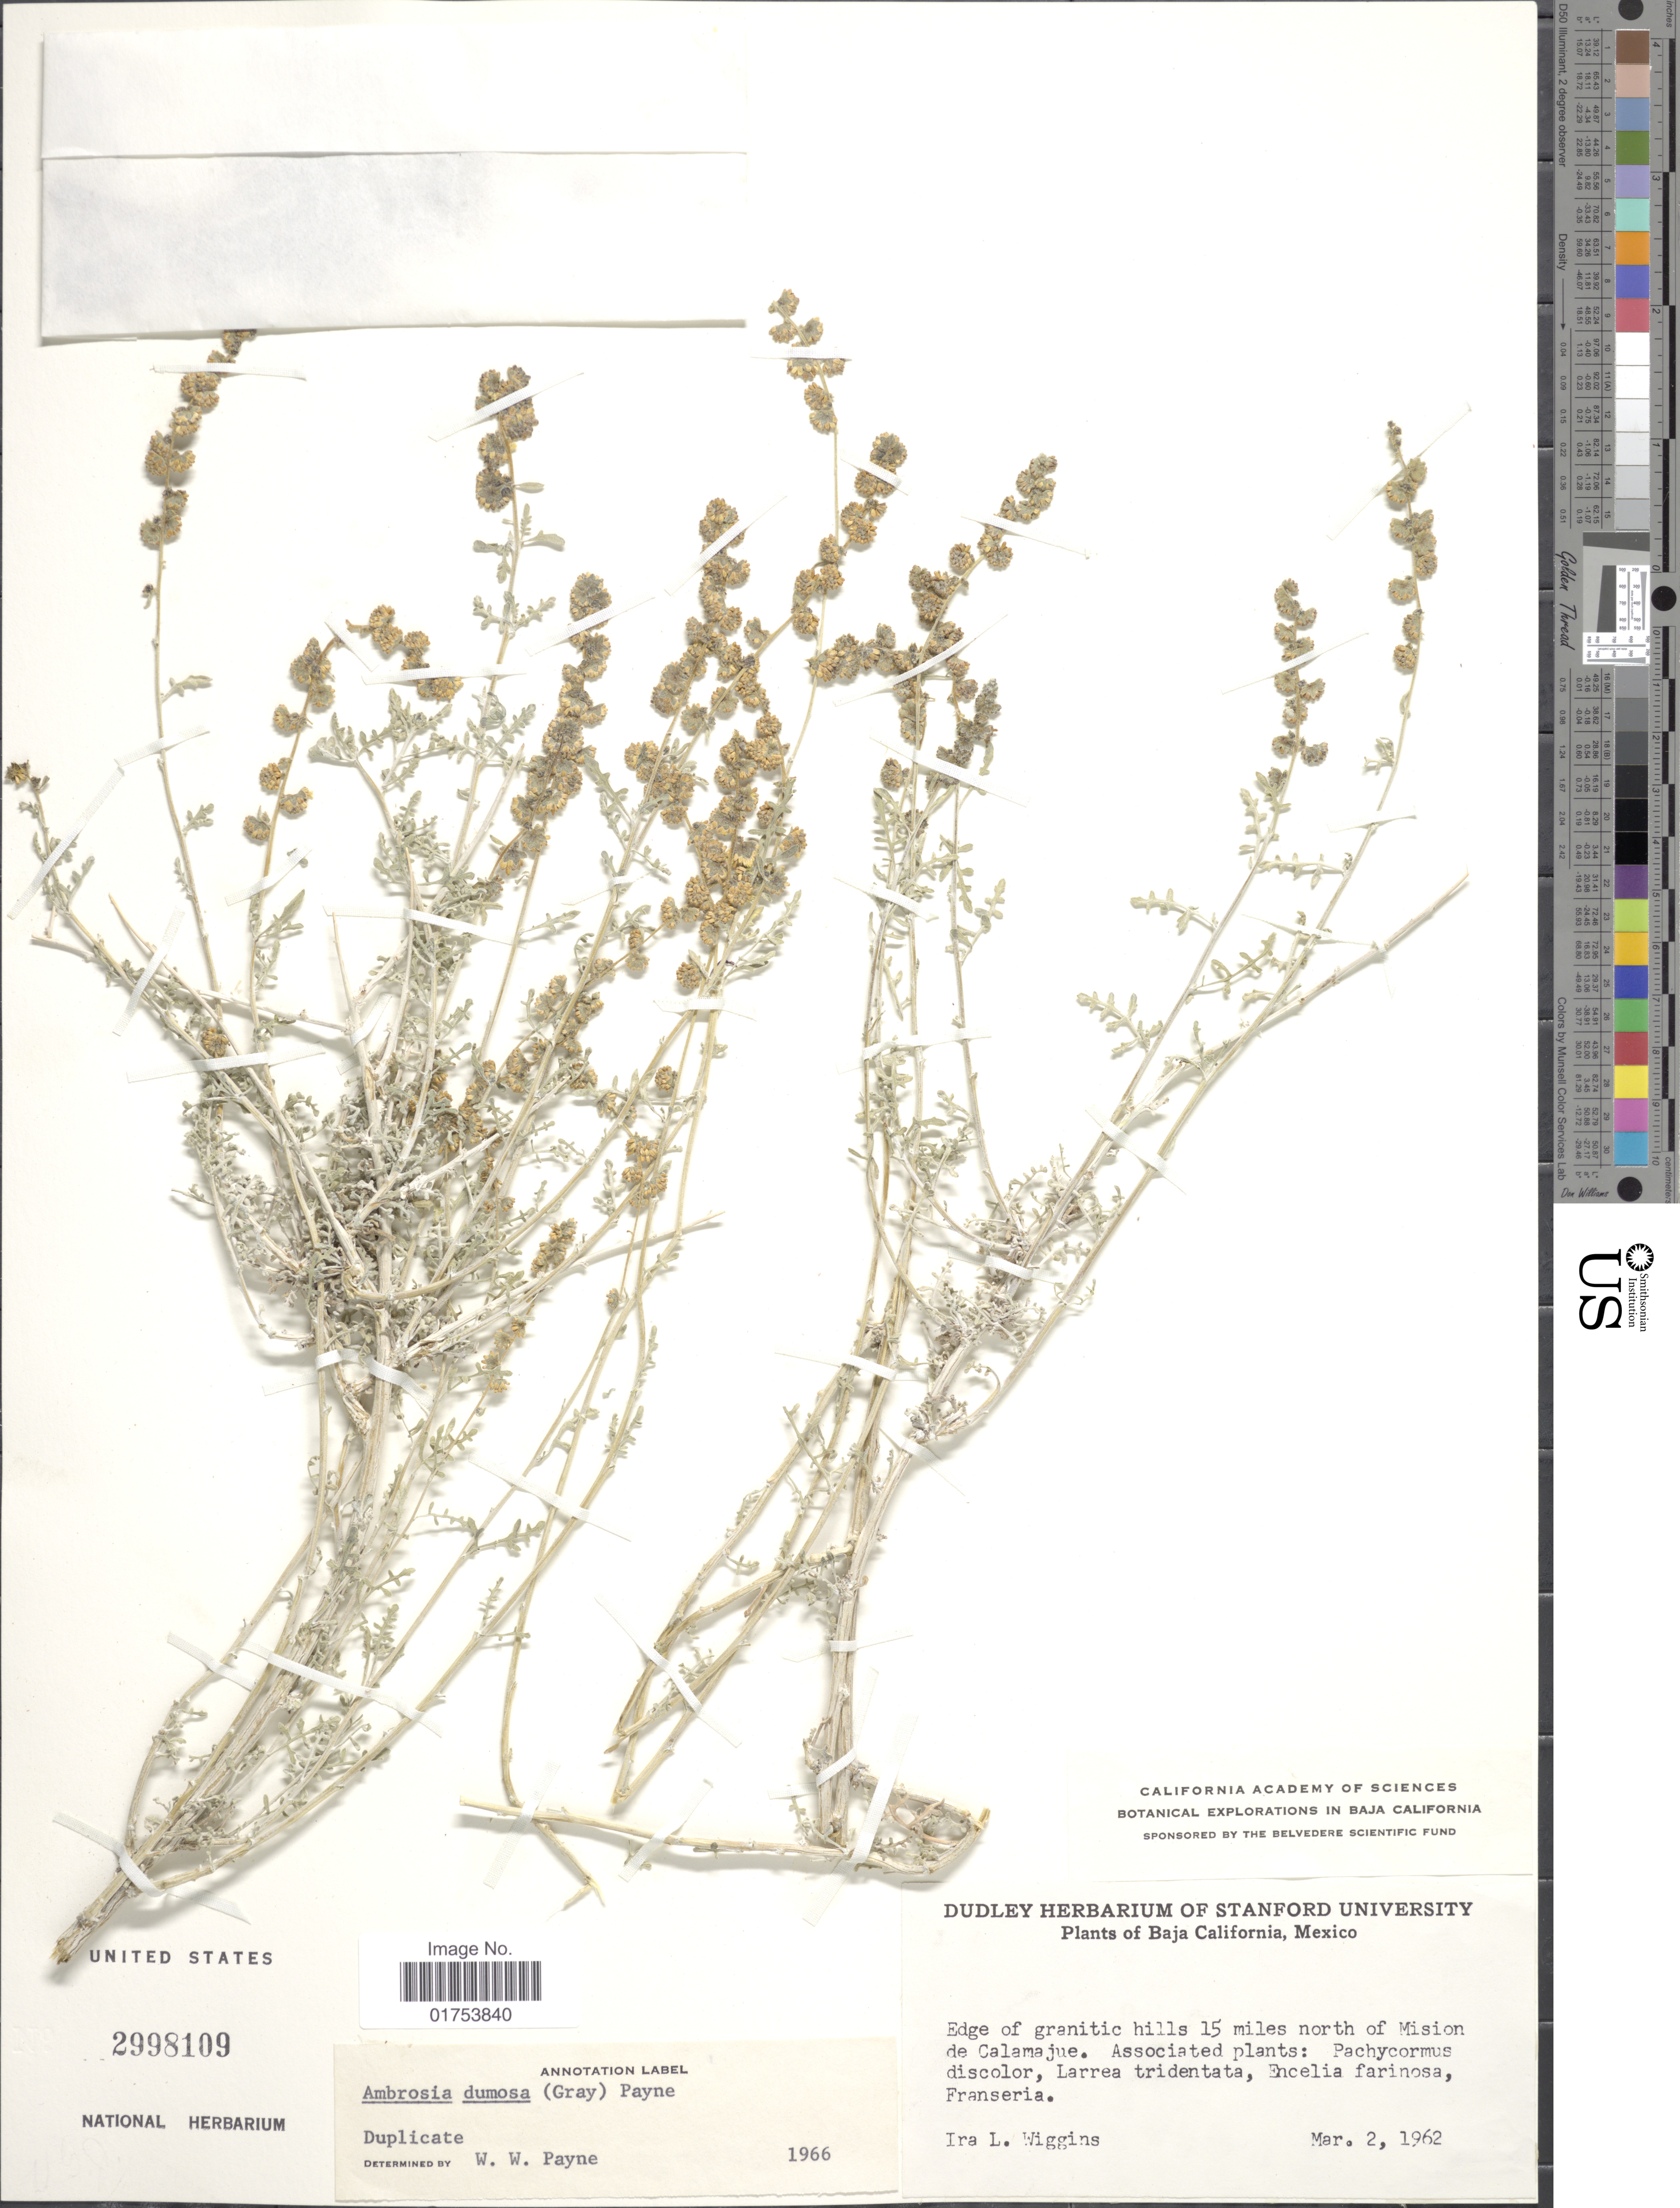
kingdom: Plantae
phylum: Tracheophyta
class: Magnoliopsida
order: Asterales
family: Asteraceae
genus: Ambrosia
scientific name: Ambrosia dumosa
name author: (A. Gray) W.W.Payne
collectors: I. L. Wiggins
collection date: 1962-03-02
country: Mexico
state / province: Baja California Norte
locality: Edge of granatic hills 15 miles north of Mision de Calamajue.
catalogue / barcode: US 2998109